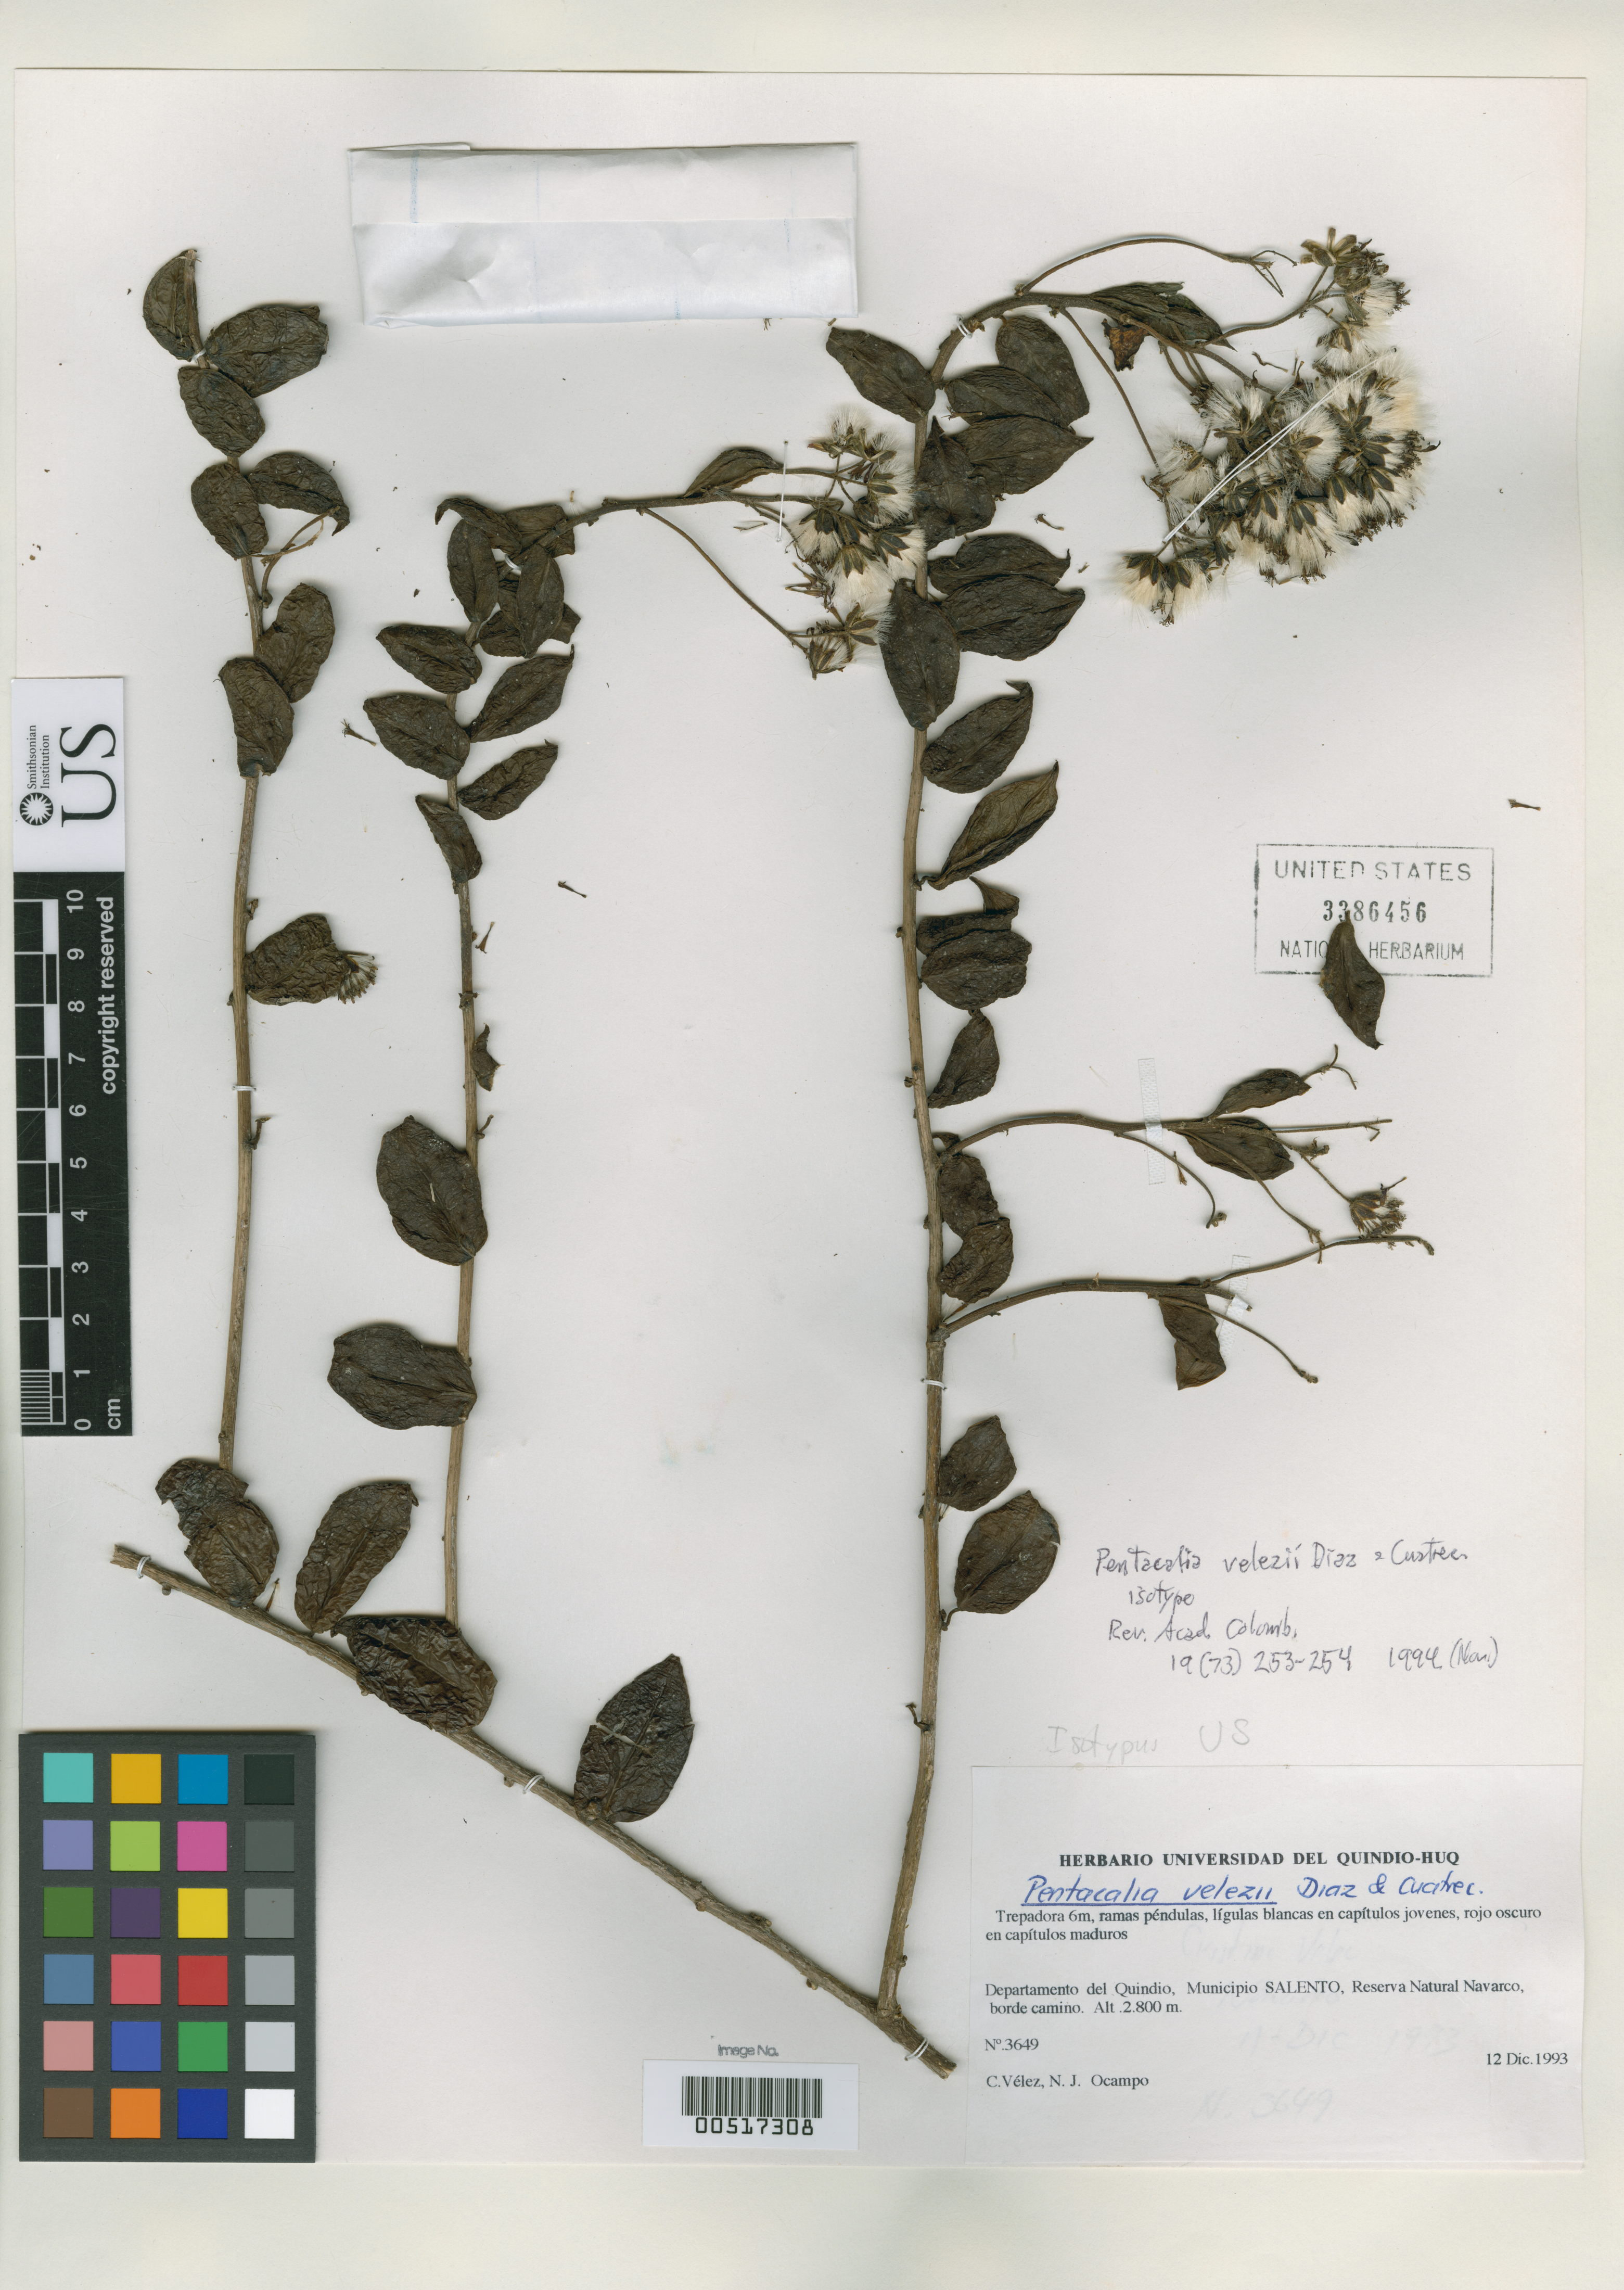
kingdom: Plantae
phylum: Tracheophyta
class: Magnoliopsida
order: Asterales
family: Asteraceae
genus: Pentacalia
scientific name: Pentacalia velezii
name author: S. Díaz & Cuatrec.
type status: Isotype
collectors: C. Velez & N. Ocampo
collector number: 3649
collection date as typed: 12 Dec 1993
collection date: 1993-12-12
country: Colombia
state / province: Quindío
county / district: Salento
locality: Reserva natural Navarco, borde Camino.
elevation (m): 2800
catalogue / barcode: US 3386456